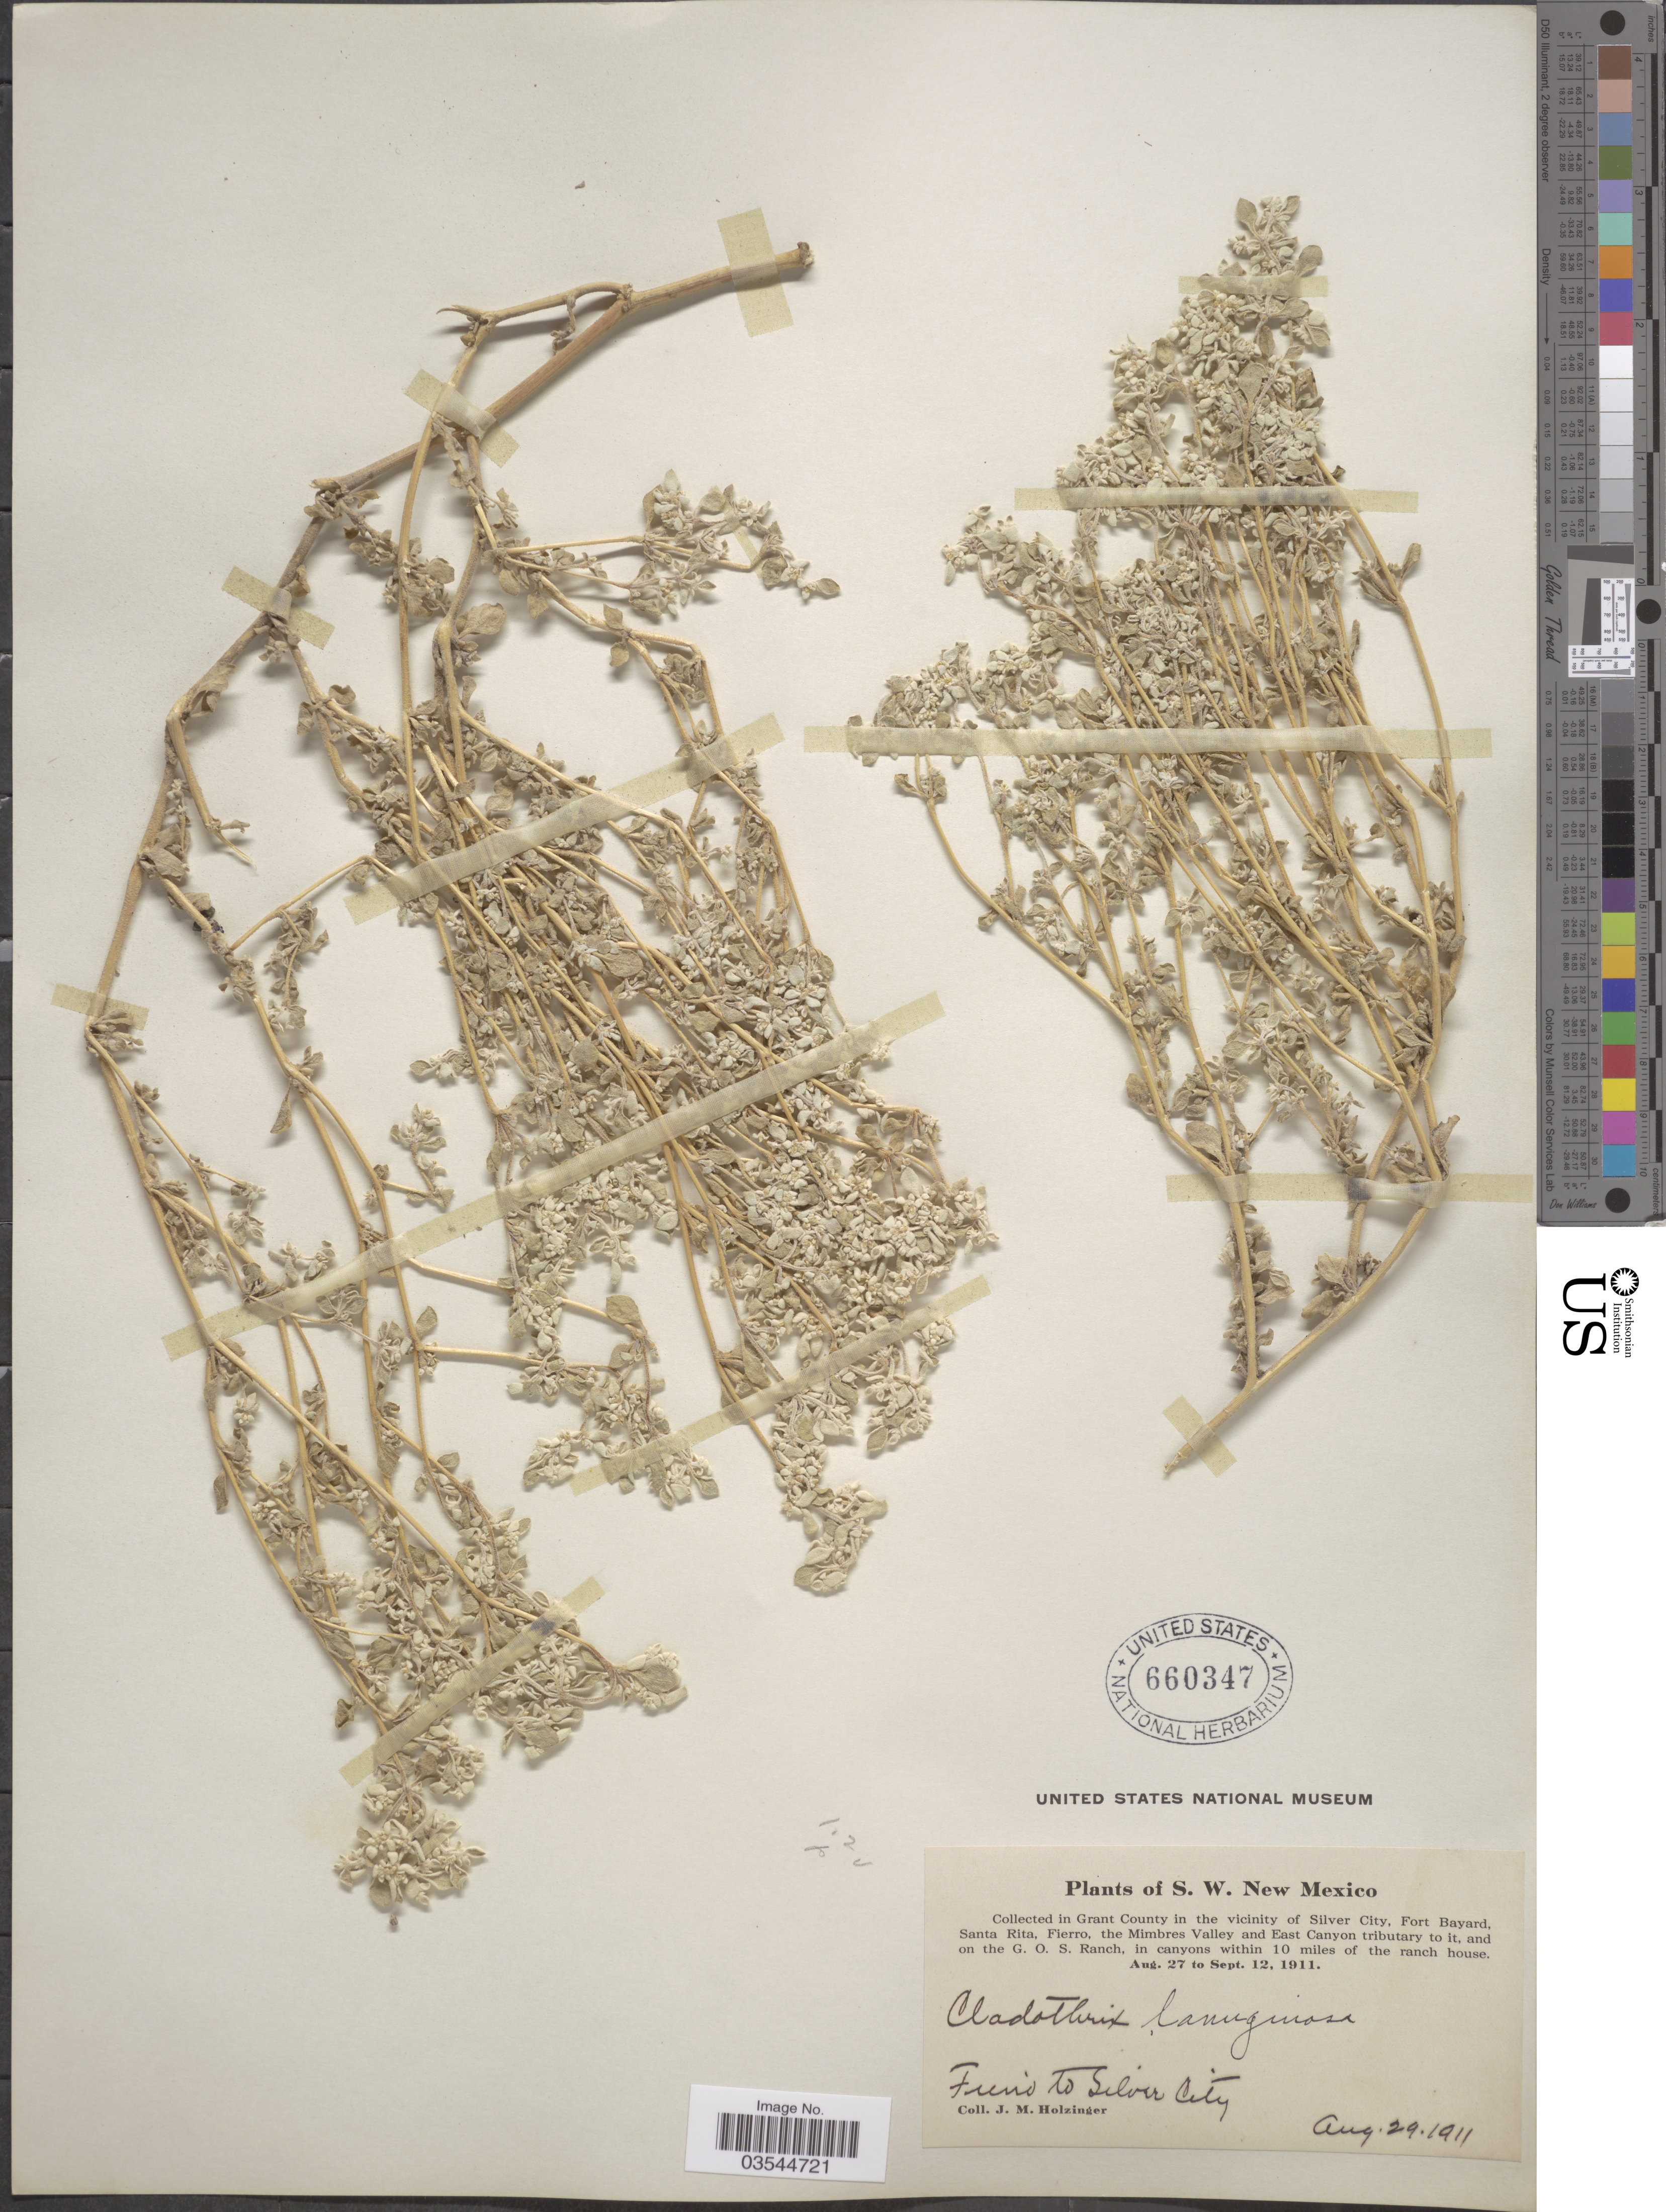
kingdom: Plantae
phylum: Tracheophyta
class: Magnoliopsida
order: Caryophyllales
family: Amaranthaceae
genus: Tidestromia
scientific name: Tidestromia lanuginosa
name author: (Nutt.) Standl.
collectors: J. M. Holzinger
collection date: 1911-08-29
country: United States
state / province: New Mexico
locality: S.W. New Mexico. In Grant County in the vicinity of Silver City, Fort Bayard, Santa Rita, Fierro, the Mimbres Valley and East Canyon tributary to it, and on the G. O. S. Ranch, in canyons within 10 miles of the ranch house. Fund to Silver City.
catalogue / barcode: US 660347